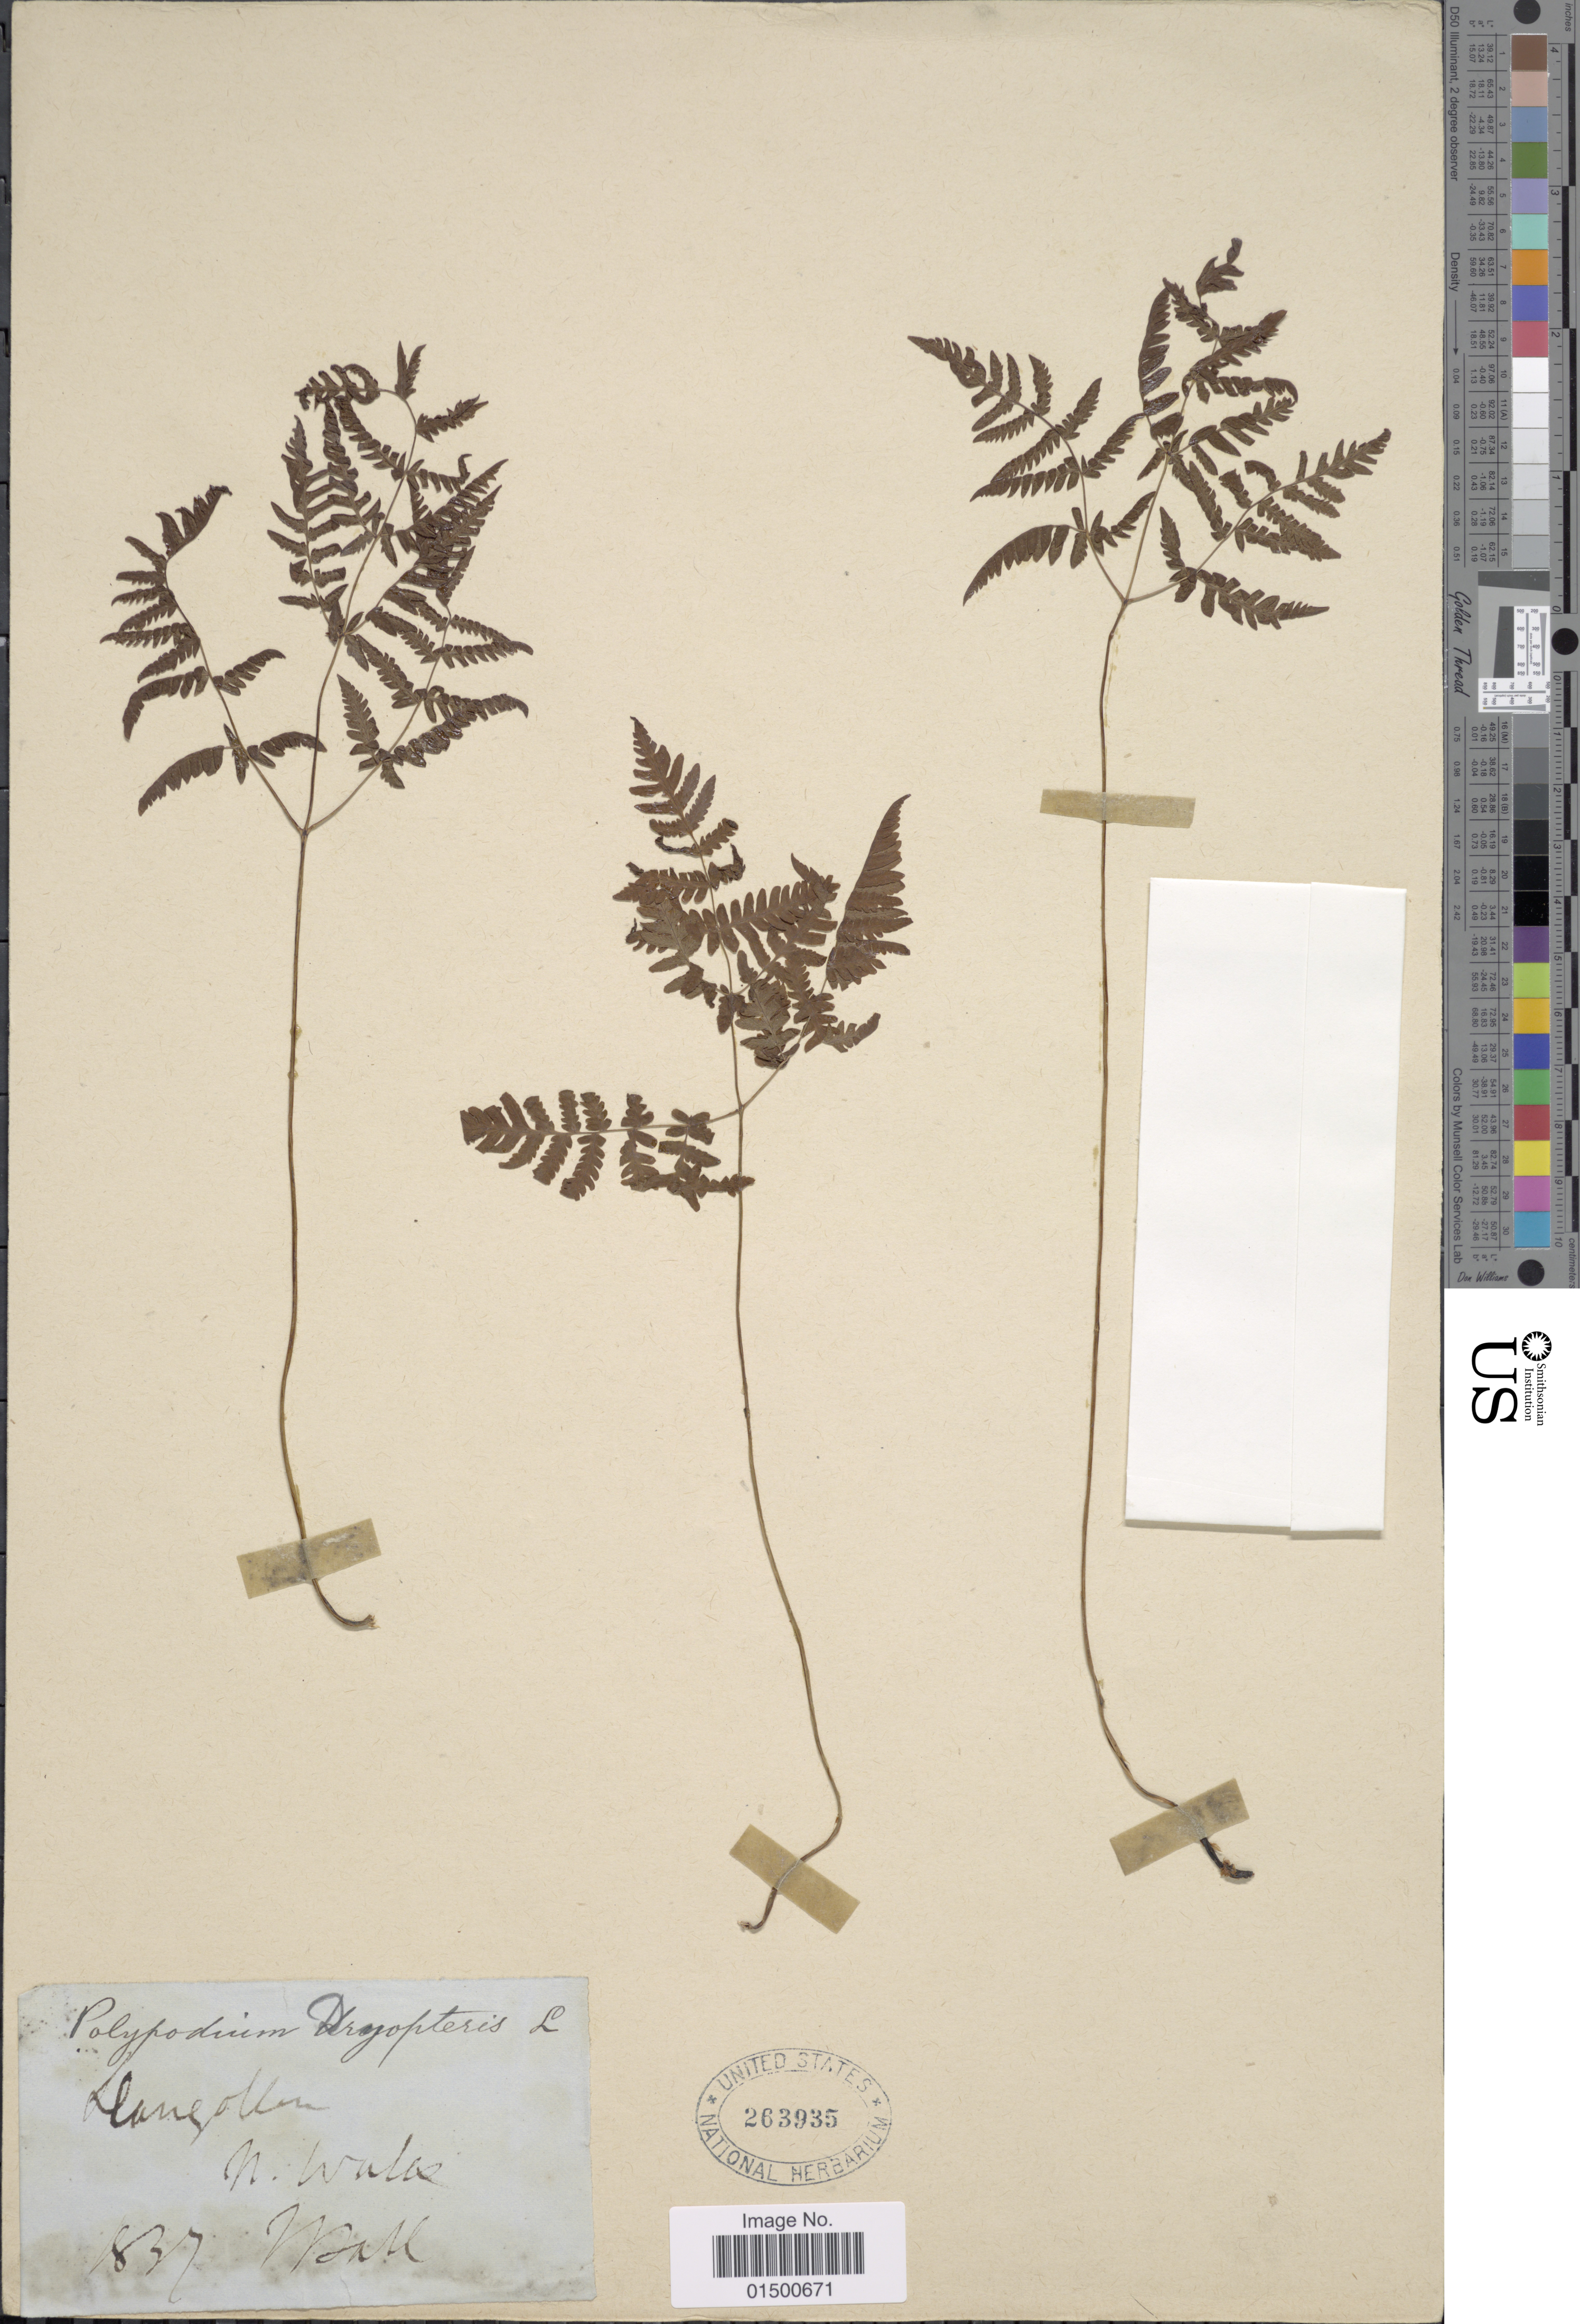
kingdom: Plantae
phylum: Tracheophyta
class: Polypodiopsida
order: Polypodiales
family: Cystopteridaceae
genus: Gymnocarpium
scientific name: Gymnocarpium disjunctum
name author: (Rupr.) Ching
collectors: Mall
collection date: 1837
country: United Kingdom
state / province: Wales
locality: N. Wales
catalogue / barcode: US 263935